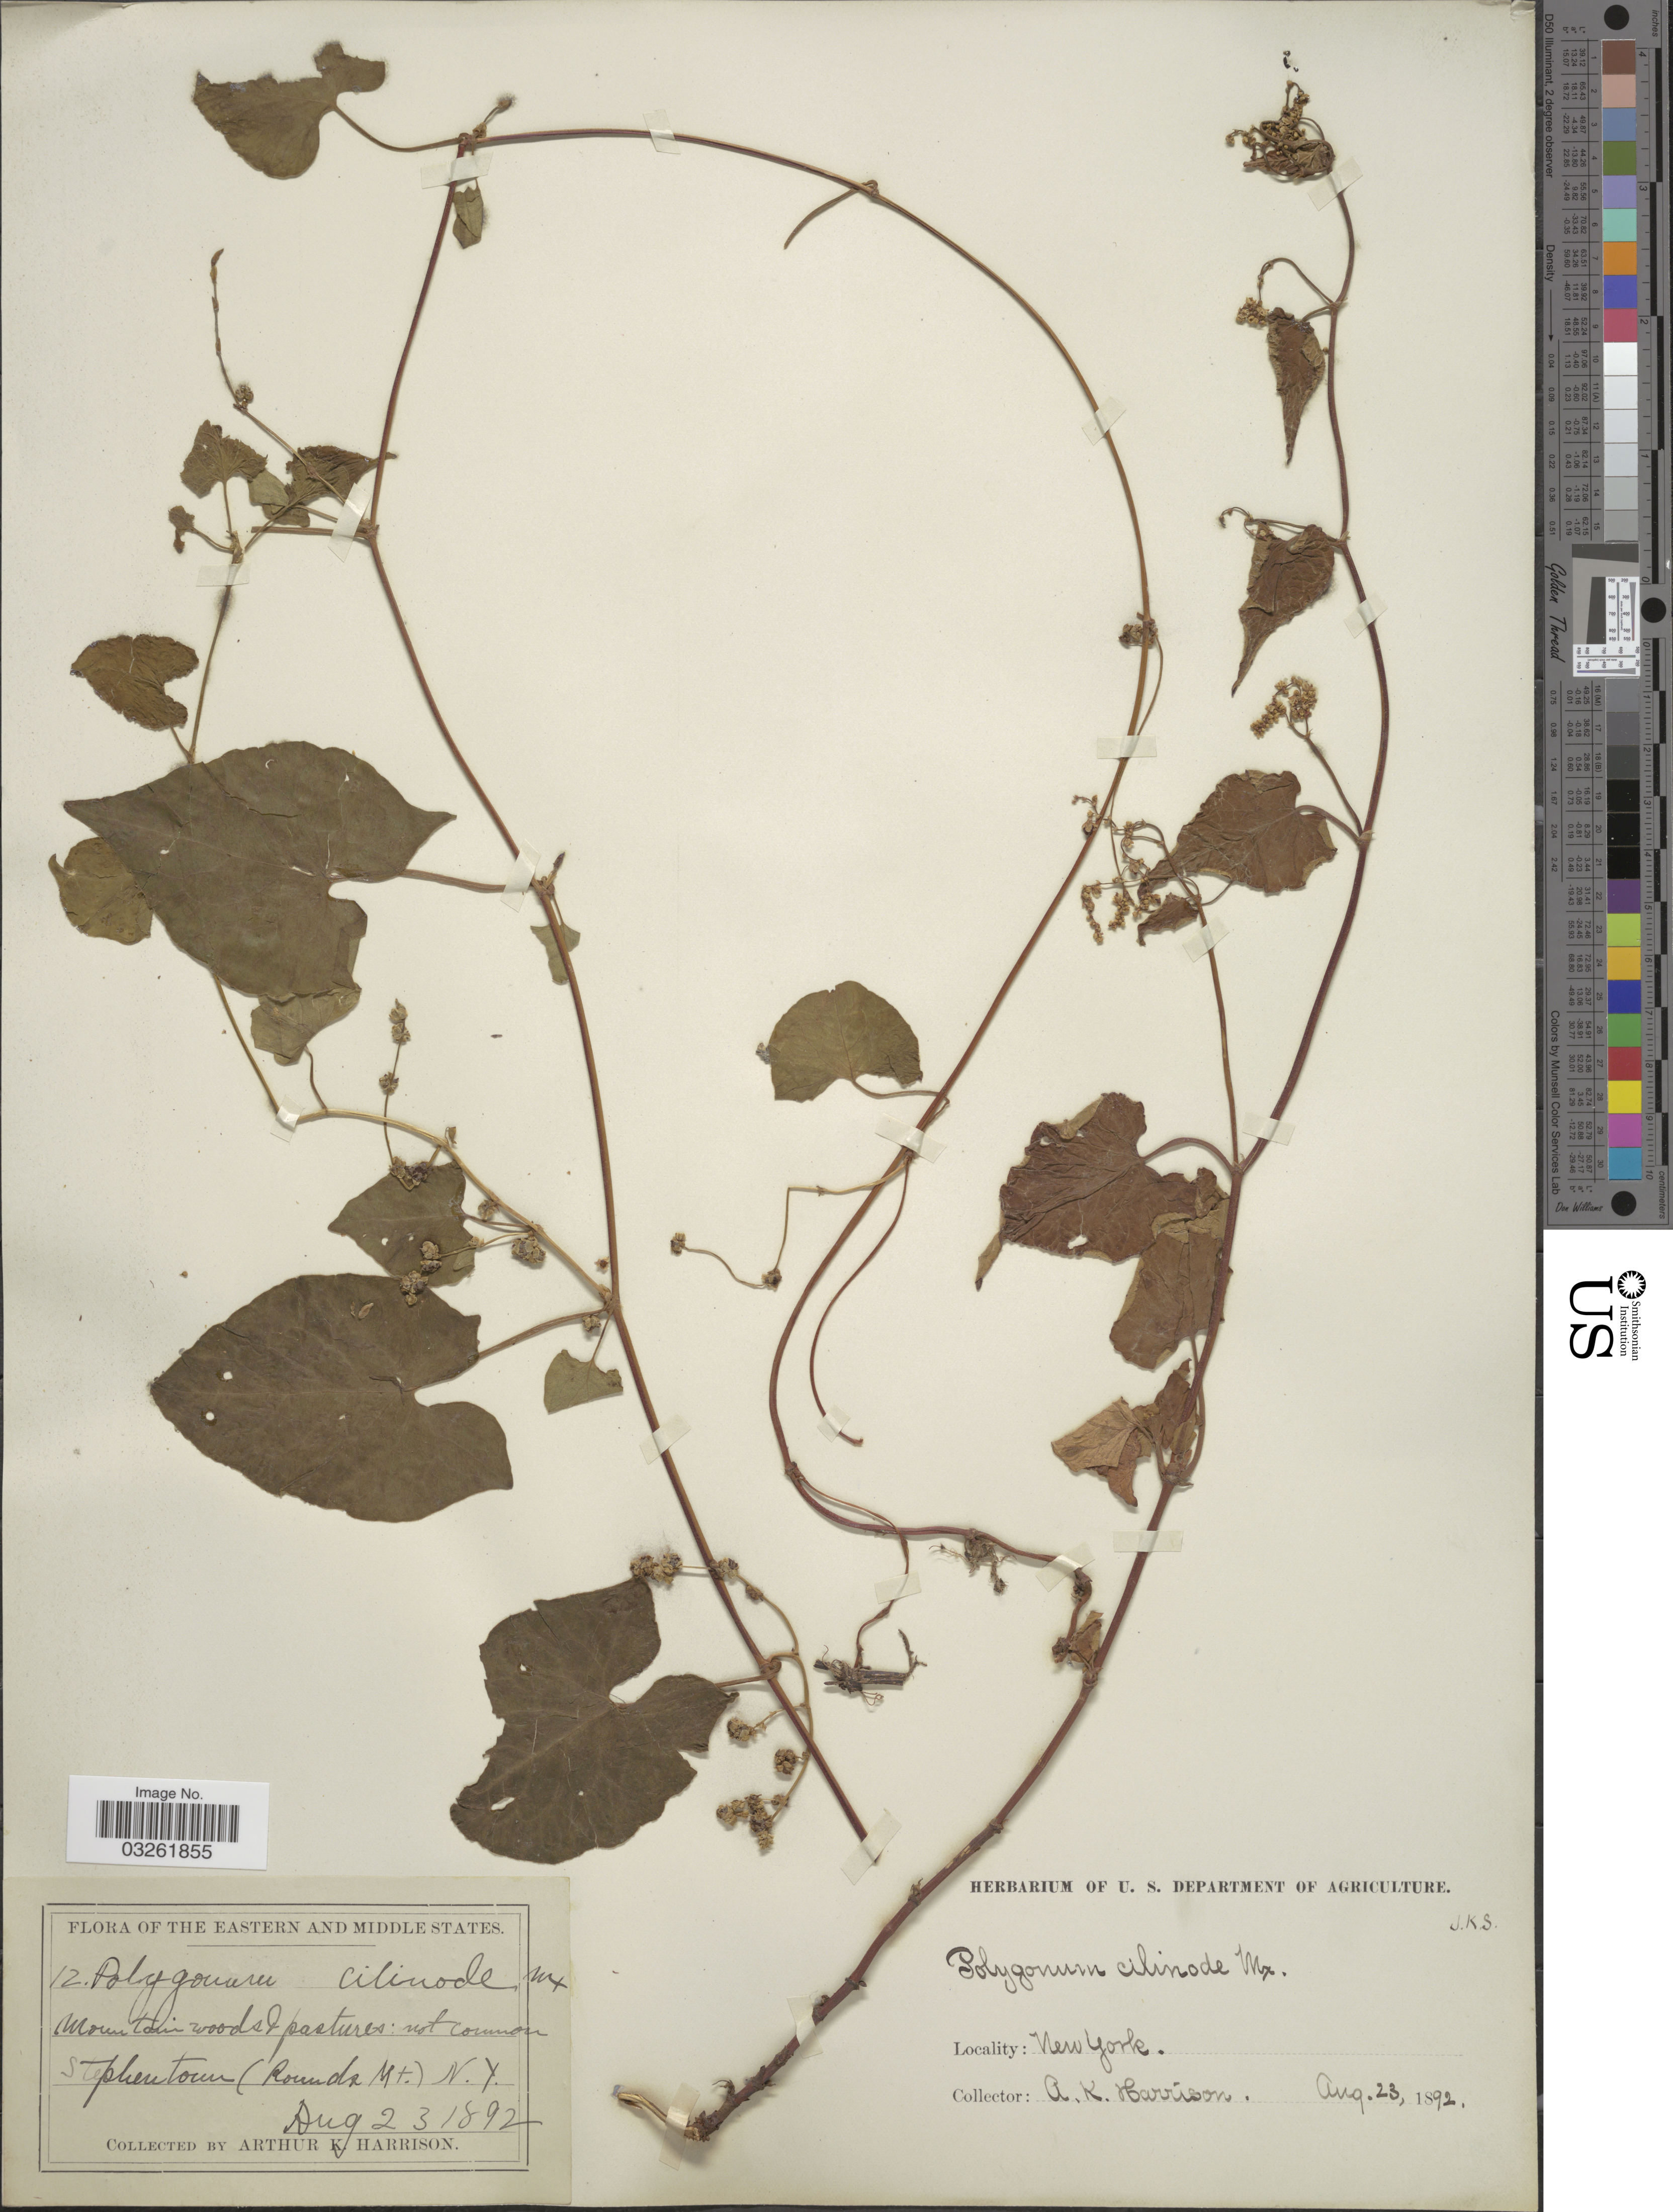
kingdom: Plantae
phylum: Tracheophyta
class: Magnoliopsida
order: Caryophyllales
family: Polygonaceae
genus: Fallopia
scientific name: Fallopia cilinodis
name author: (Michx.) Holub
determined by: Strong, M. T., (US), Smithsonian Institution - National Museum of Natural History (UNITED STATES)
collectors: A. K. Harrison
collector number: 12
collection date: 1892-08-23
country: United States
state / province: New York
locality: Eastern and Middle States. Mountain woods & pastures: Stephentown (Rounds Mt.).